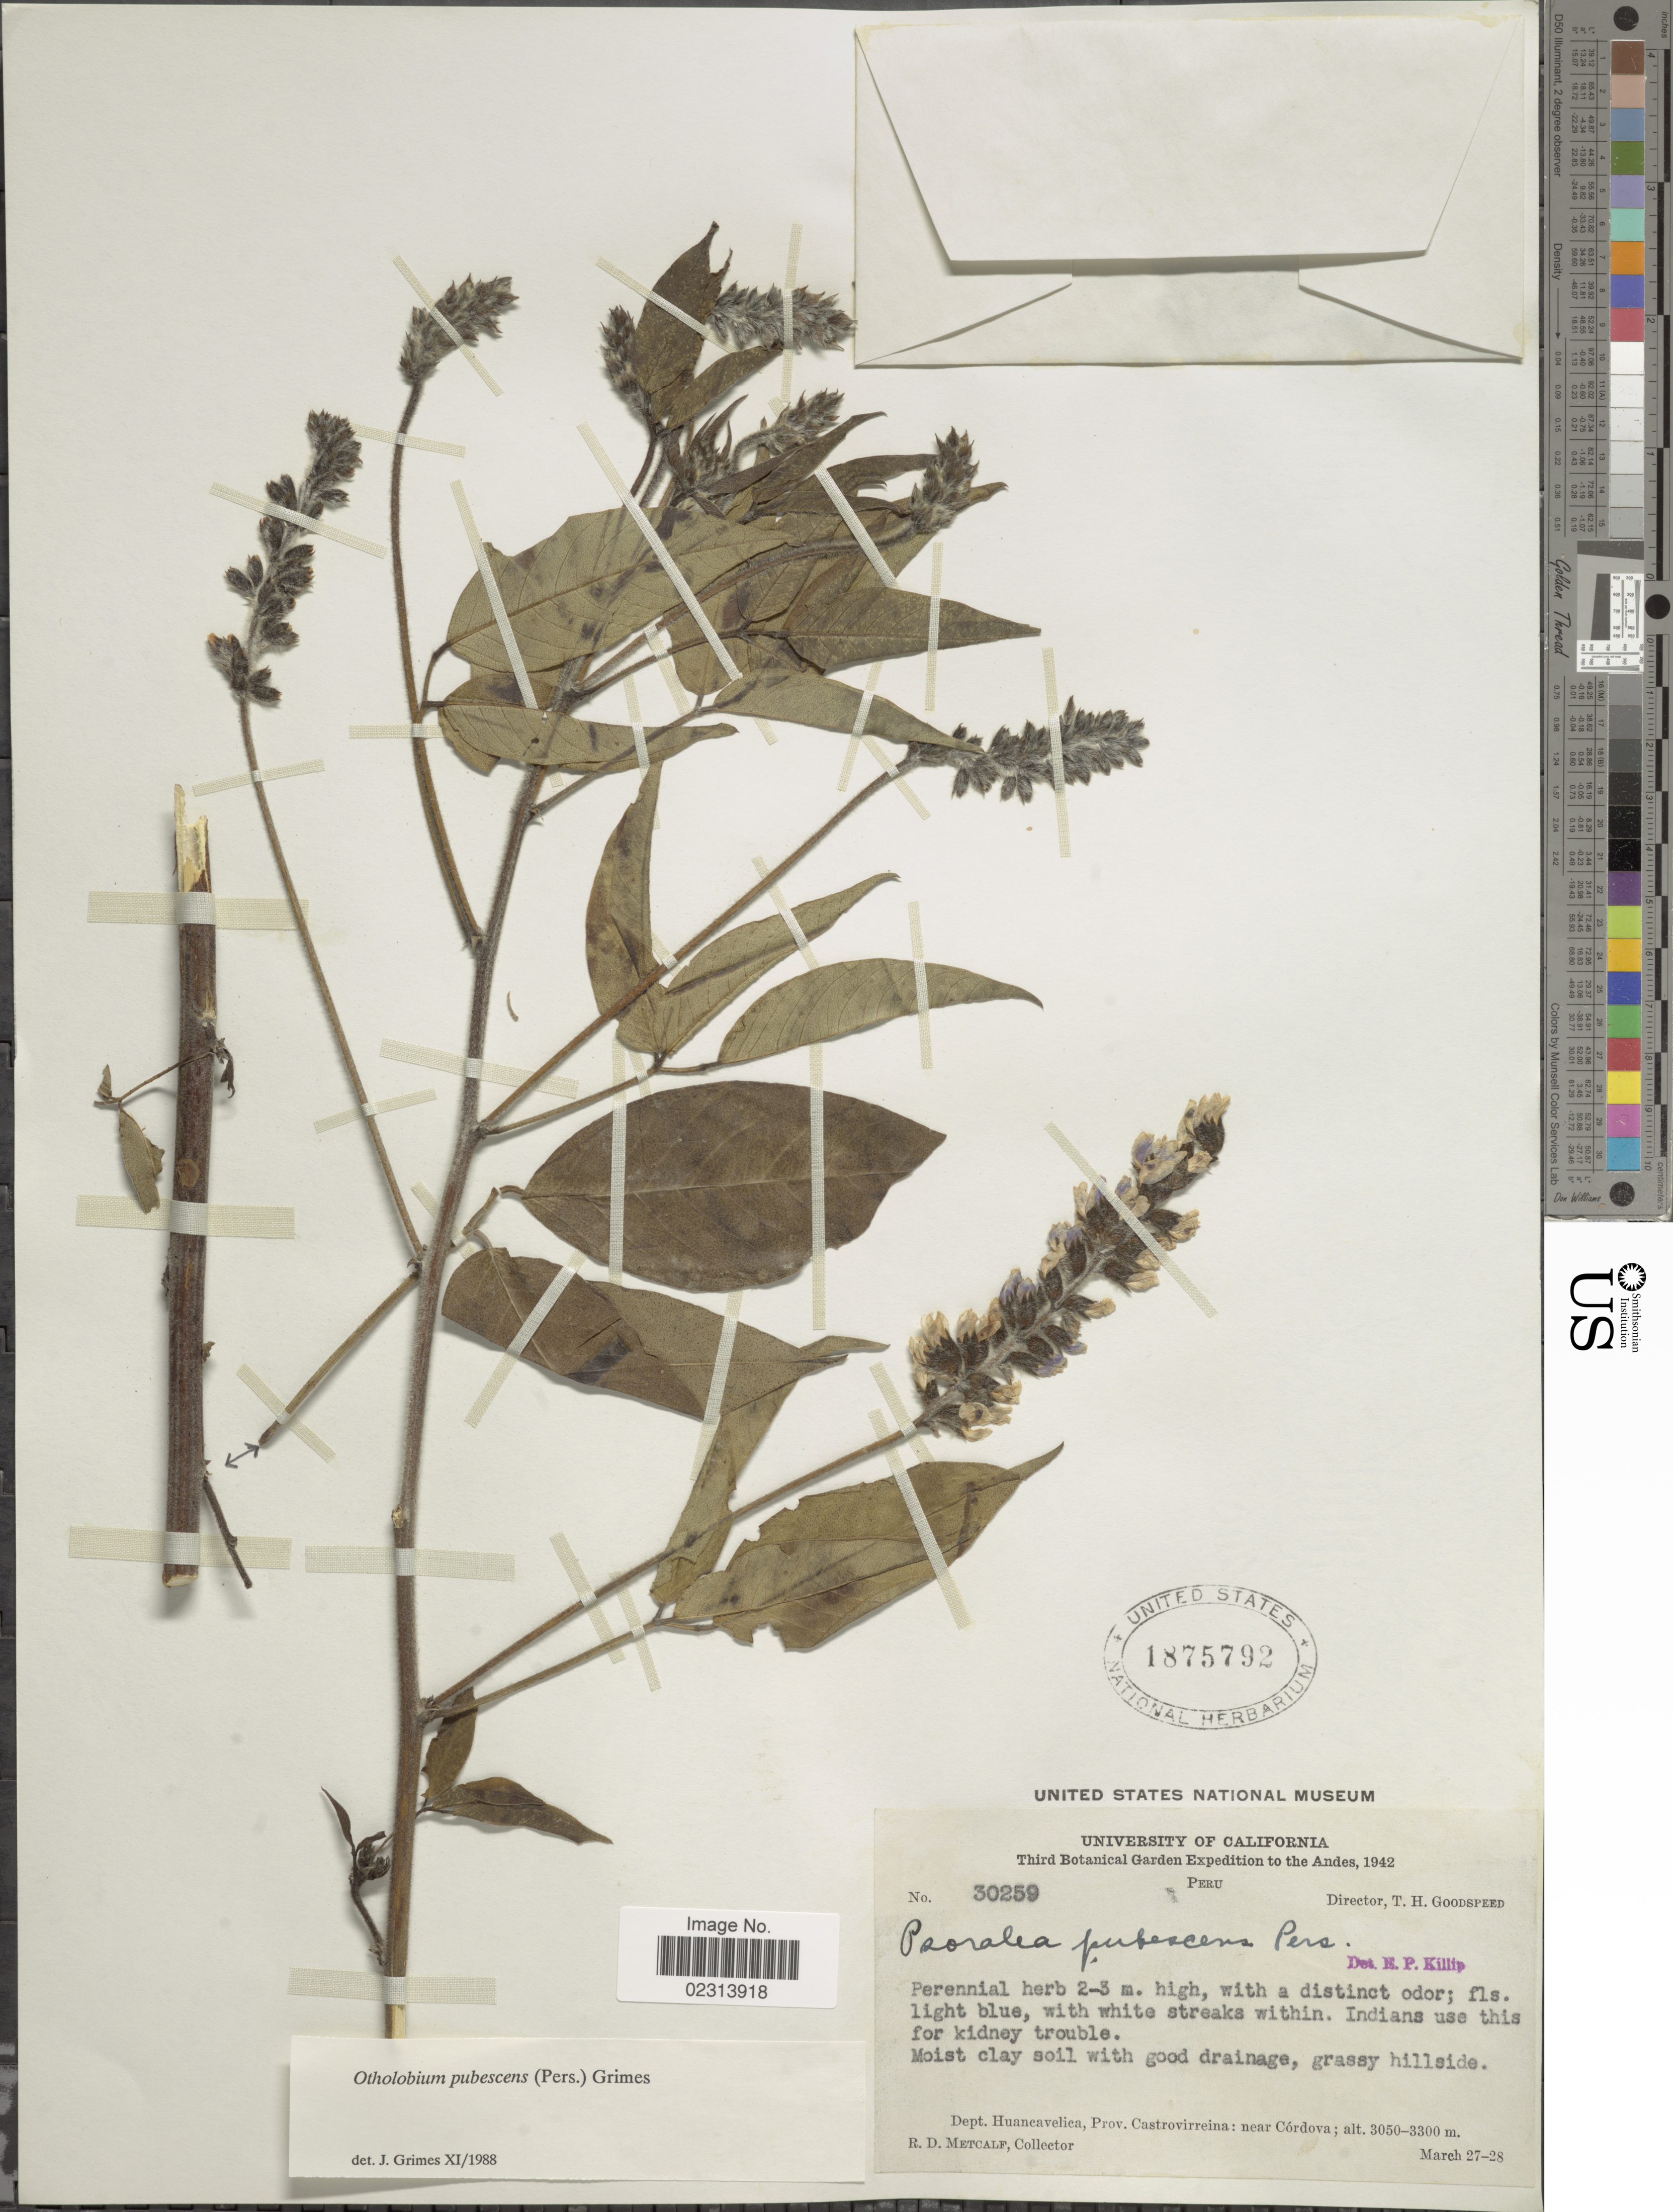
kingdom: Plantae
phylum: Tracheophyta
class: Magnoliopsida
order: Fabales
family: Fabaceae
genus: Otholobium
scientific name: Otholobium pubescens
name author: (Poir.) J.W. Grimes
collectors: R. D. Metcalf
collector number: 30259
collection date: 1942-03-27/1942-03-28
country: Peru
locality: Dept. Huaneavelica, Prov. Castrovirreoma: near Cordova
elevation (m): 3050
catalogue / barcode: US 1875792